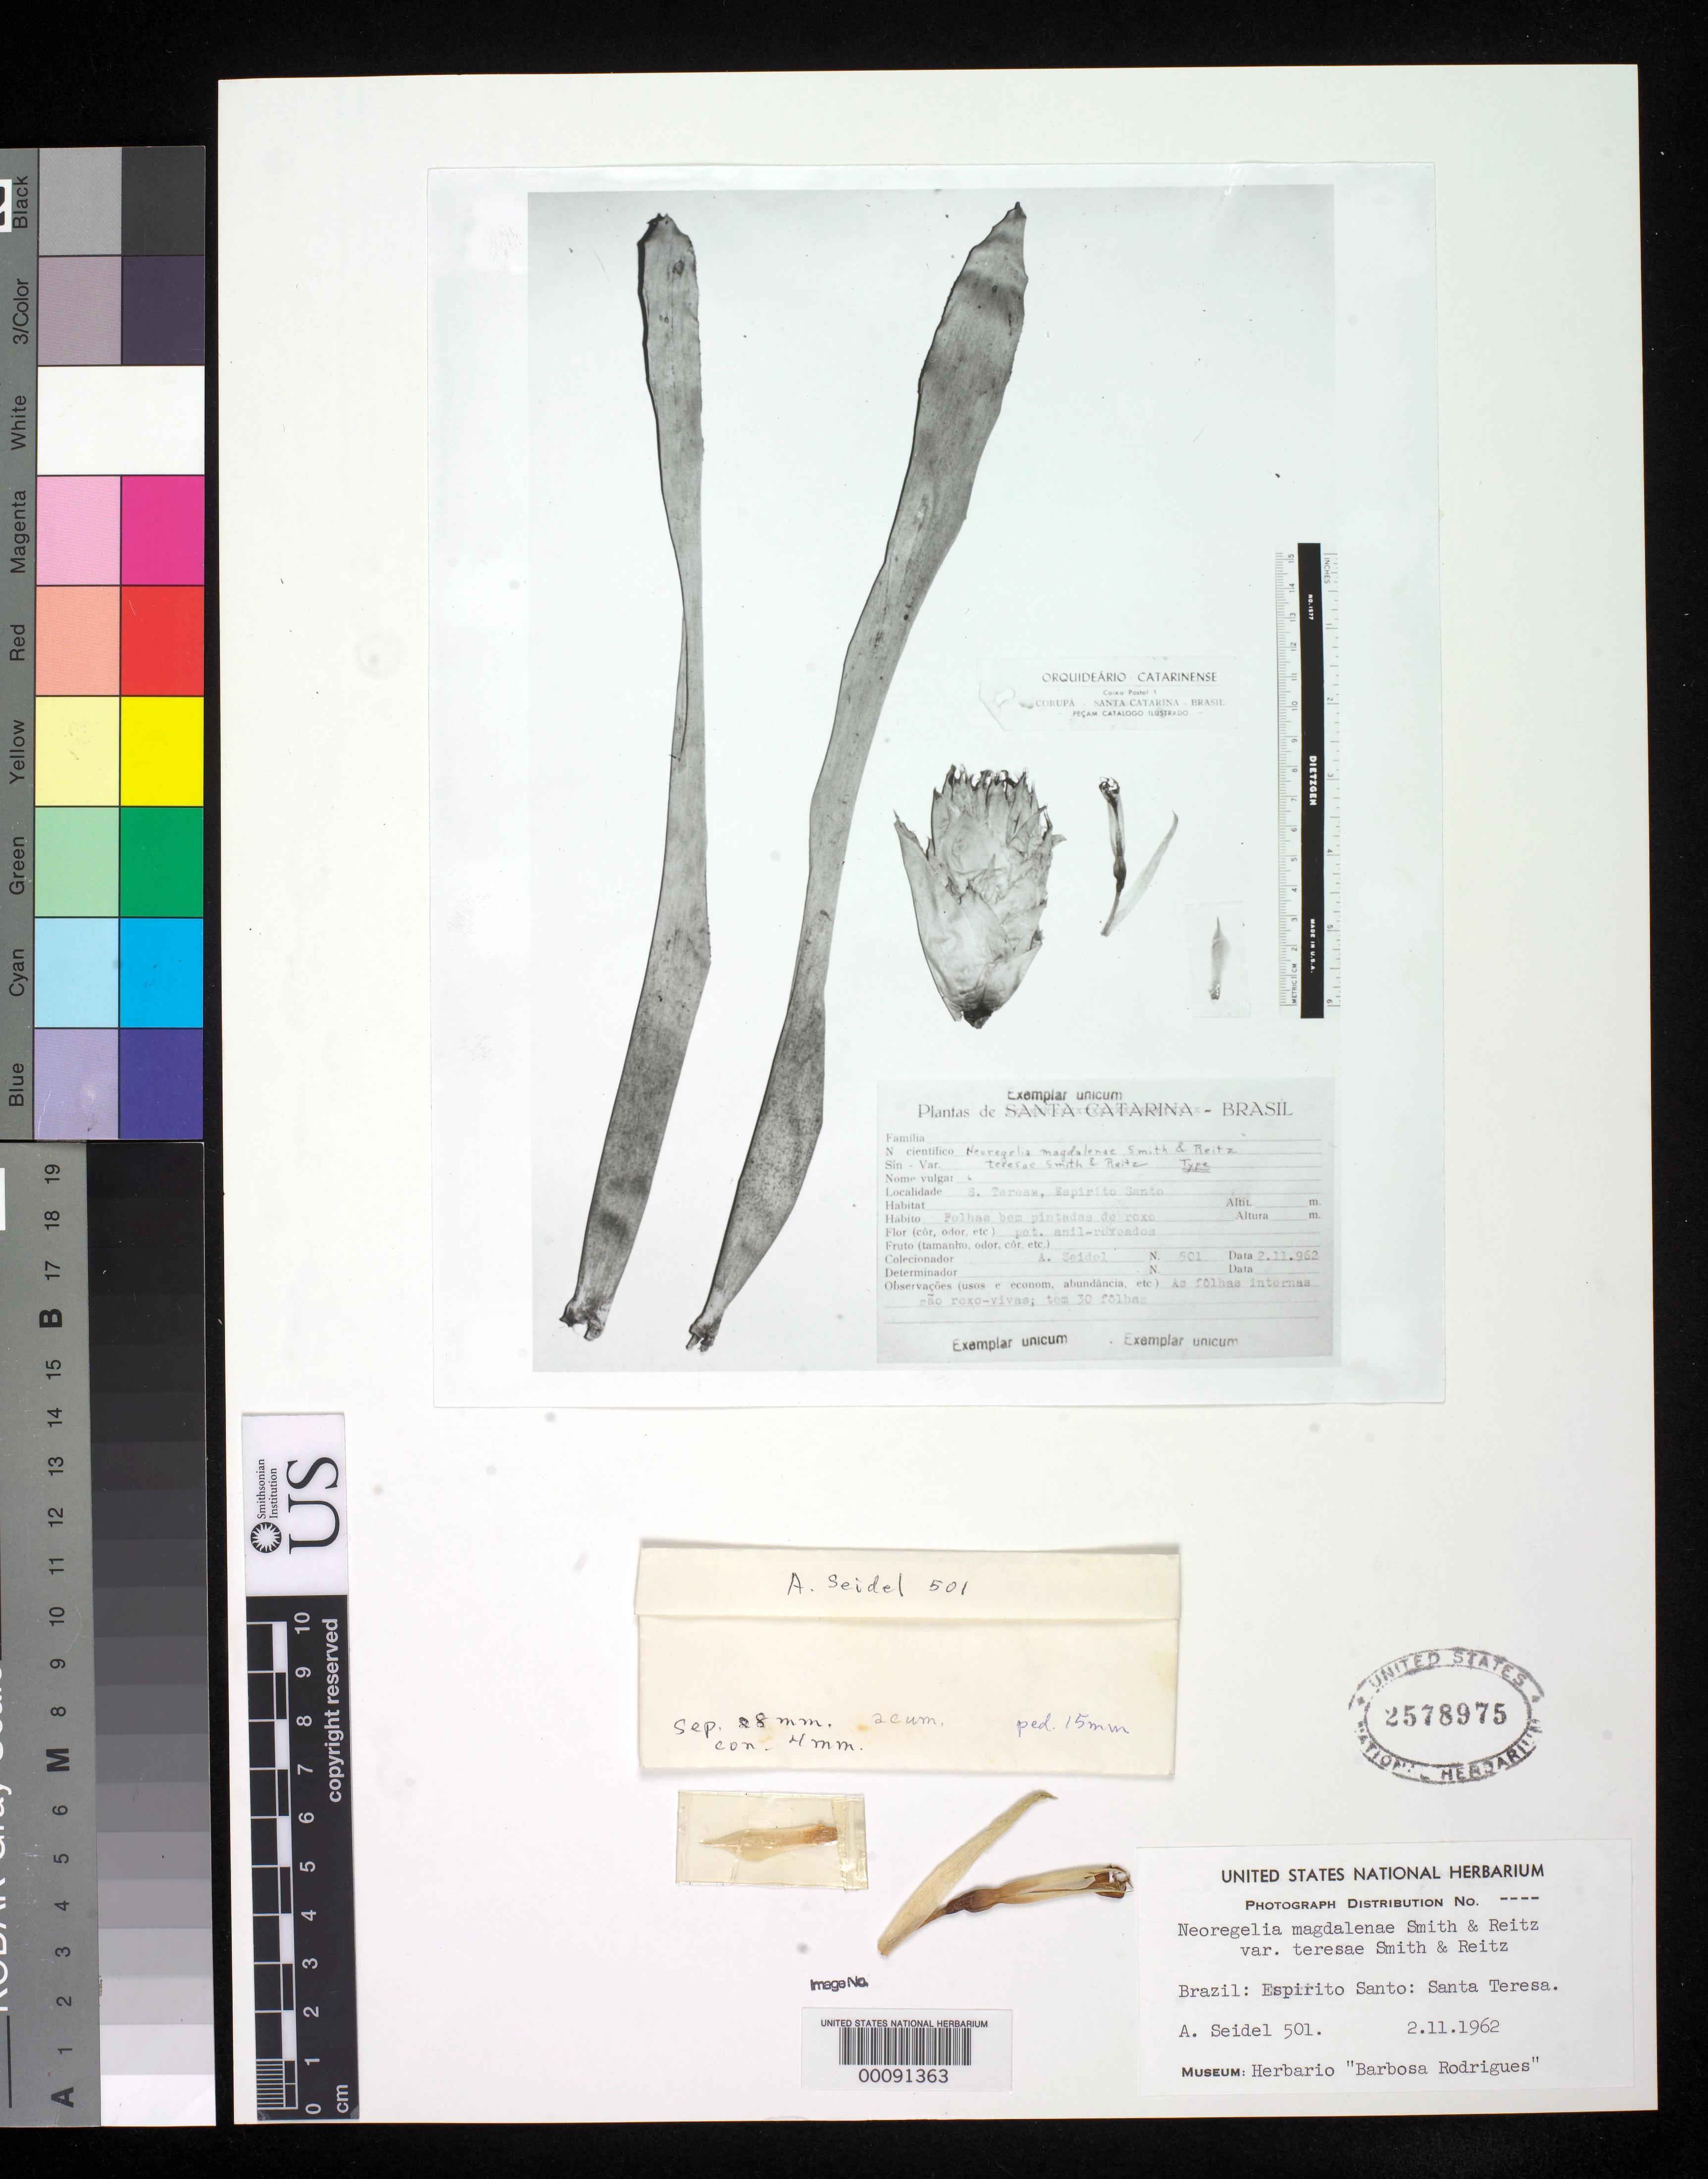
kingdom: Plantae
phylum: Tracheophyta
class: Liliopsida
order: Poales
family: Bromeliaceae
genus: Neoregelia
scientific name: Neoregelia magdalenae var. teresae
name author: L.B. Sm. & Reitz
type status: Type Fragment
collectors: A. Seidel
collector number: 501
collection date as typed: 1962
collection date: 1962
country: Brazil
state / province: Espírito Santo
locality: Santa Teresa.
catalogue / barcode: US 2578975